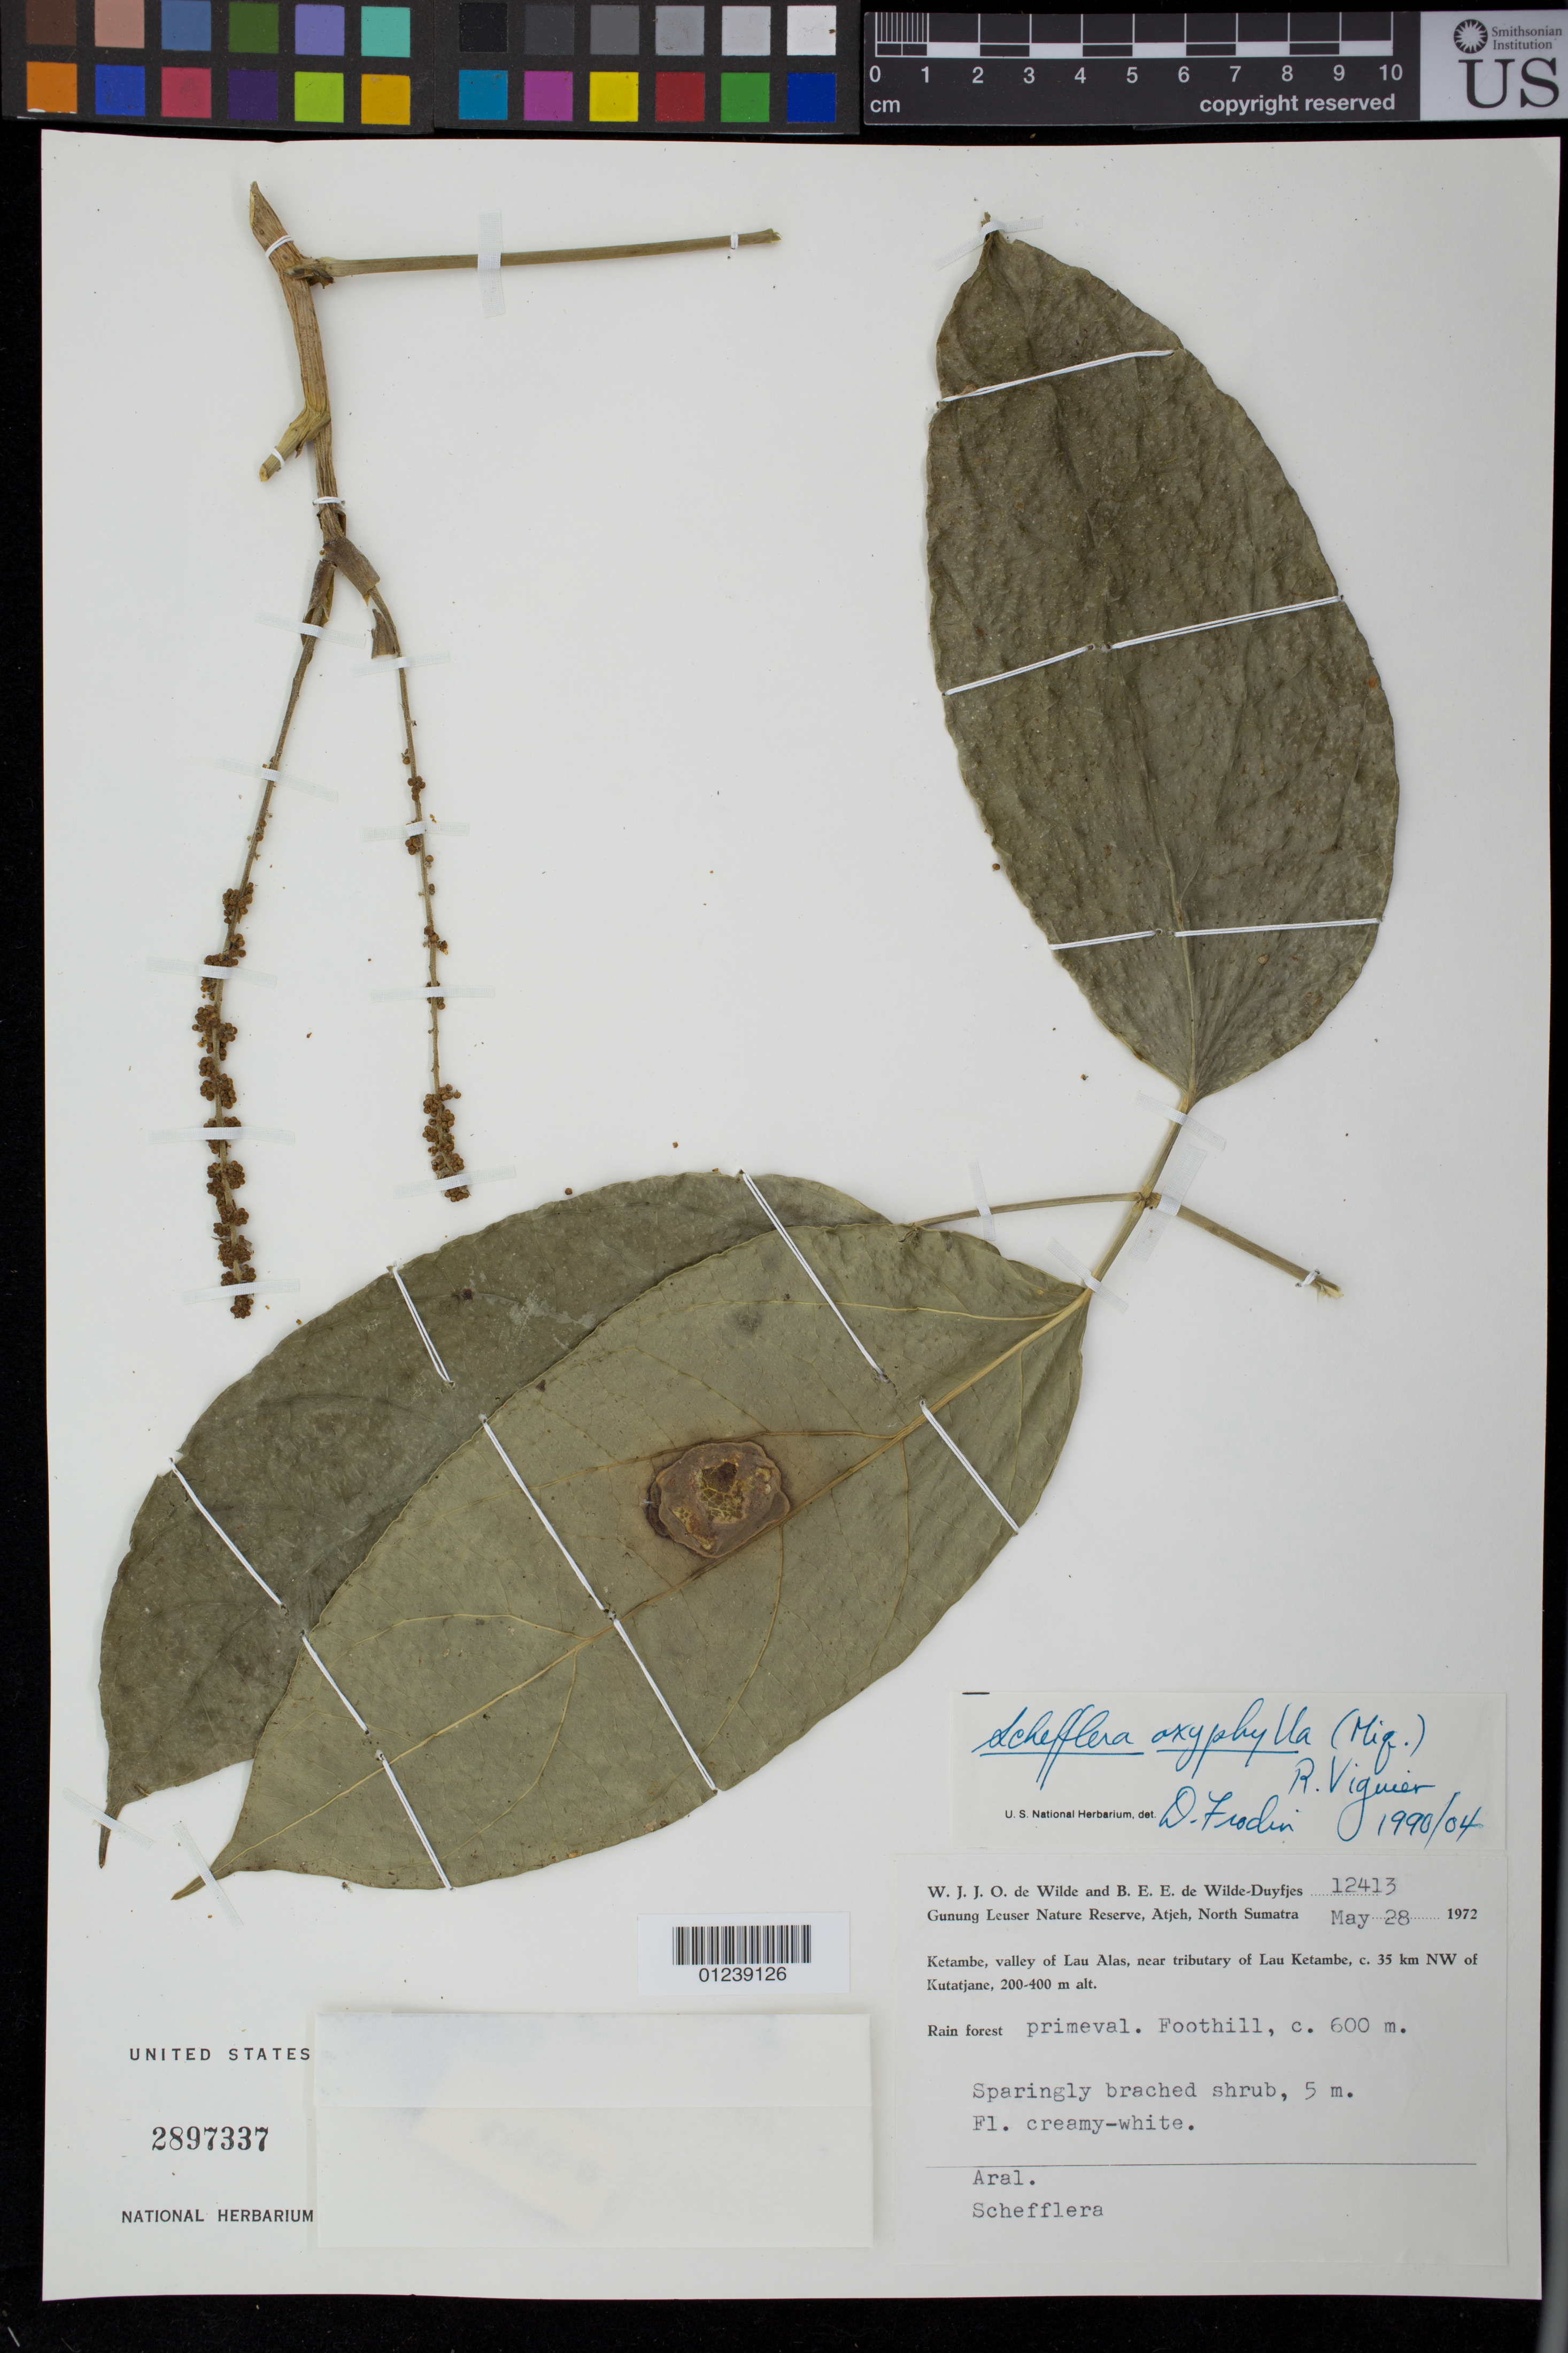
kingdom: Plantae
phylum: Tracheophyta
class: Magnoliopsida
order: Apiales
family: Araliaceae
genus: Heptapleurum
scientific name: Heptapleurum oxyphyllum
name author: (Miq.) Seem.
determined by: Wagner, W. L., (BOT), Smithsonian Institution - National Museum of Natural History (UNITED STATES)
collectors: W. J. de Wilde & B. E. de Wilde-Duyfjes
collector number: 12413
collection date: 1972-05-28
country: Malaysia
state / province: North Sumatra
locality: Gunung Leuser Nature Reserve, Atjeh. Ketambe, valley Lau Alas, near tributary of Lau Ketambe, c.35 km NW of Kutatjane. Foothill.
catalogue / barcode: US 2897337